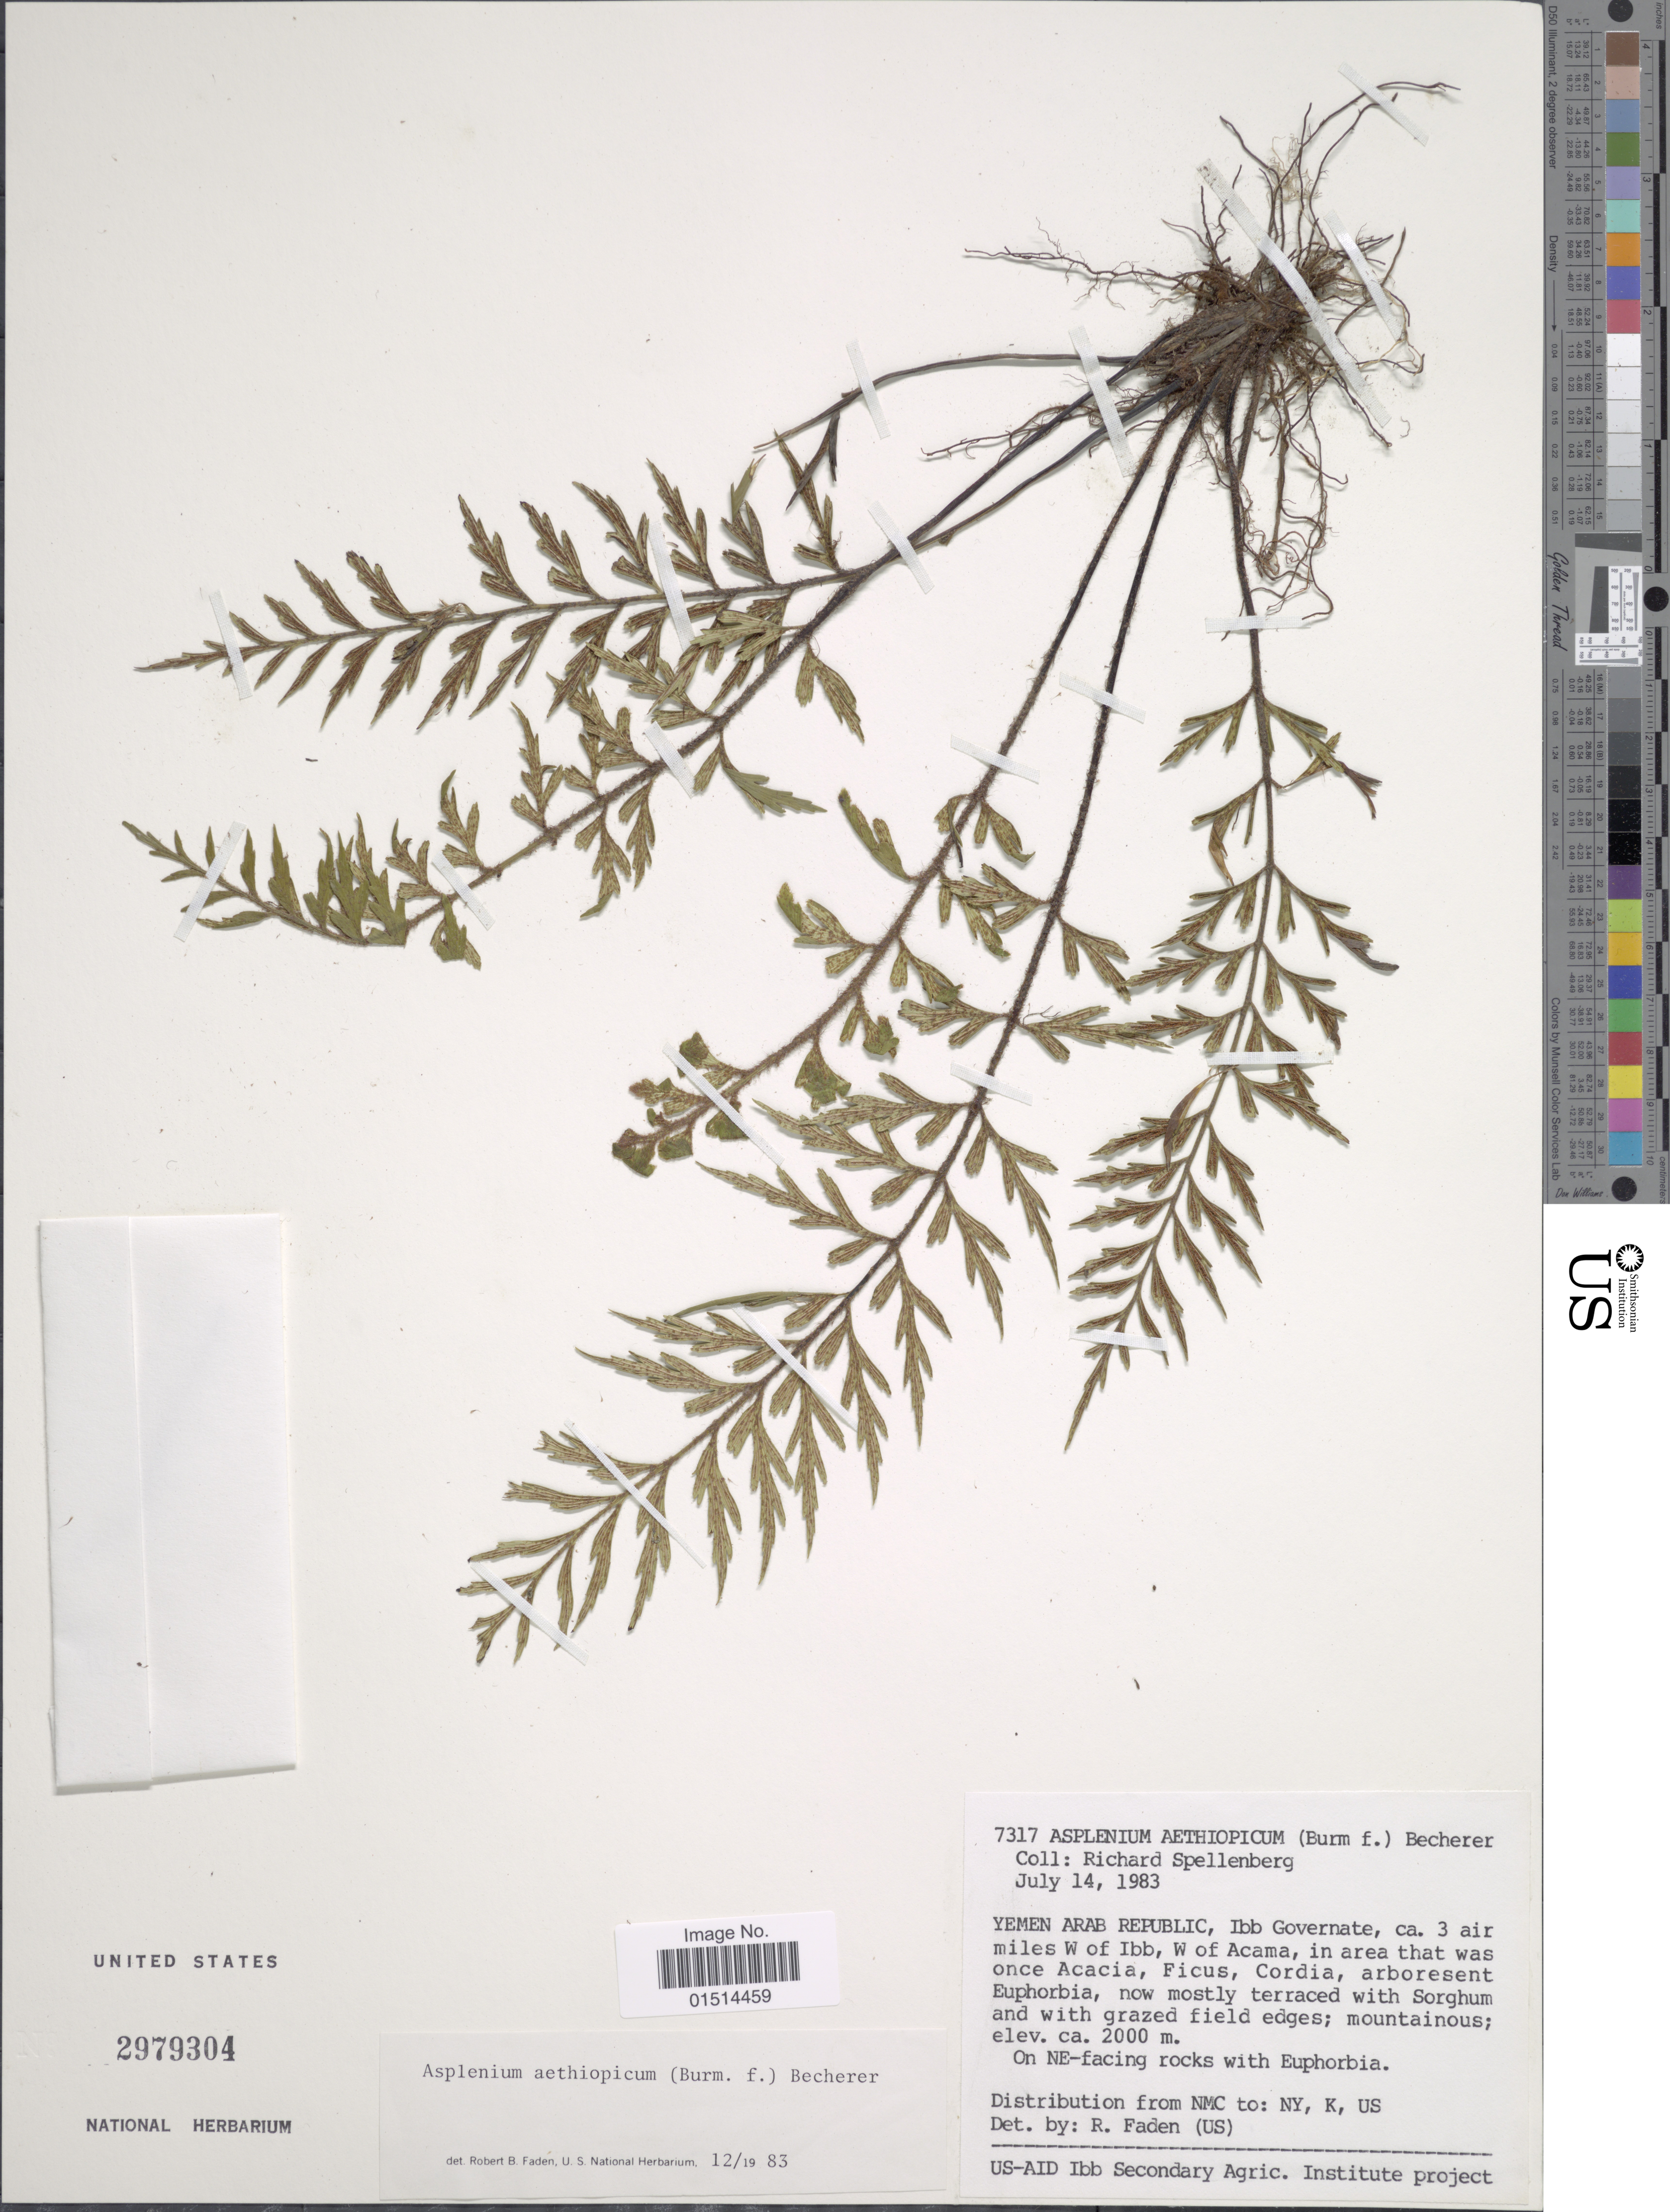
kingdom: Plantae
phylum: Tracheophyta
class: Polypodiopsida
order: Polypodiales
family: Aspleniaceae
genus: Asplenium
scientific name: Asplenium aethiopicum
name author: (Burm. f.) Bech.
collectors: R. Spellenberg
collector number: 7317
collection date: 1983-07-17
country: Yemen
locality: Yemen Arab Republic, Ibb Governate, ca. 3 air miles W of IBB, w of Acama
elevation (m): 2000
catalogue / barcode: US 2979304